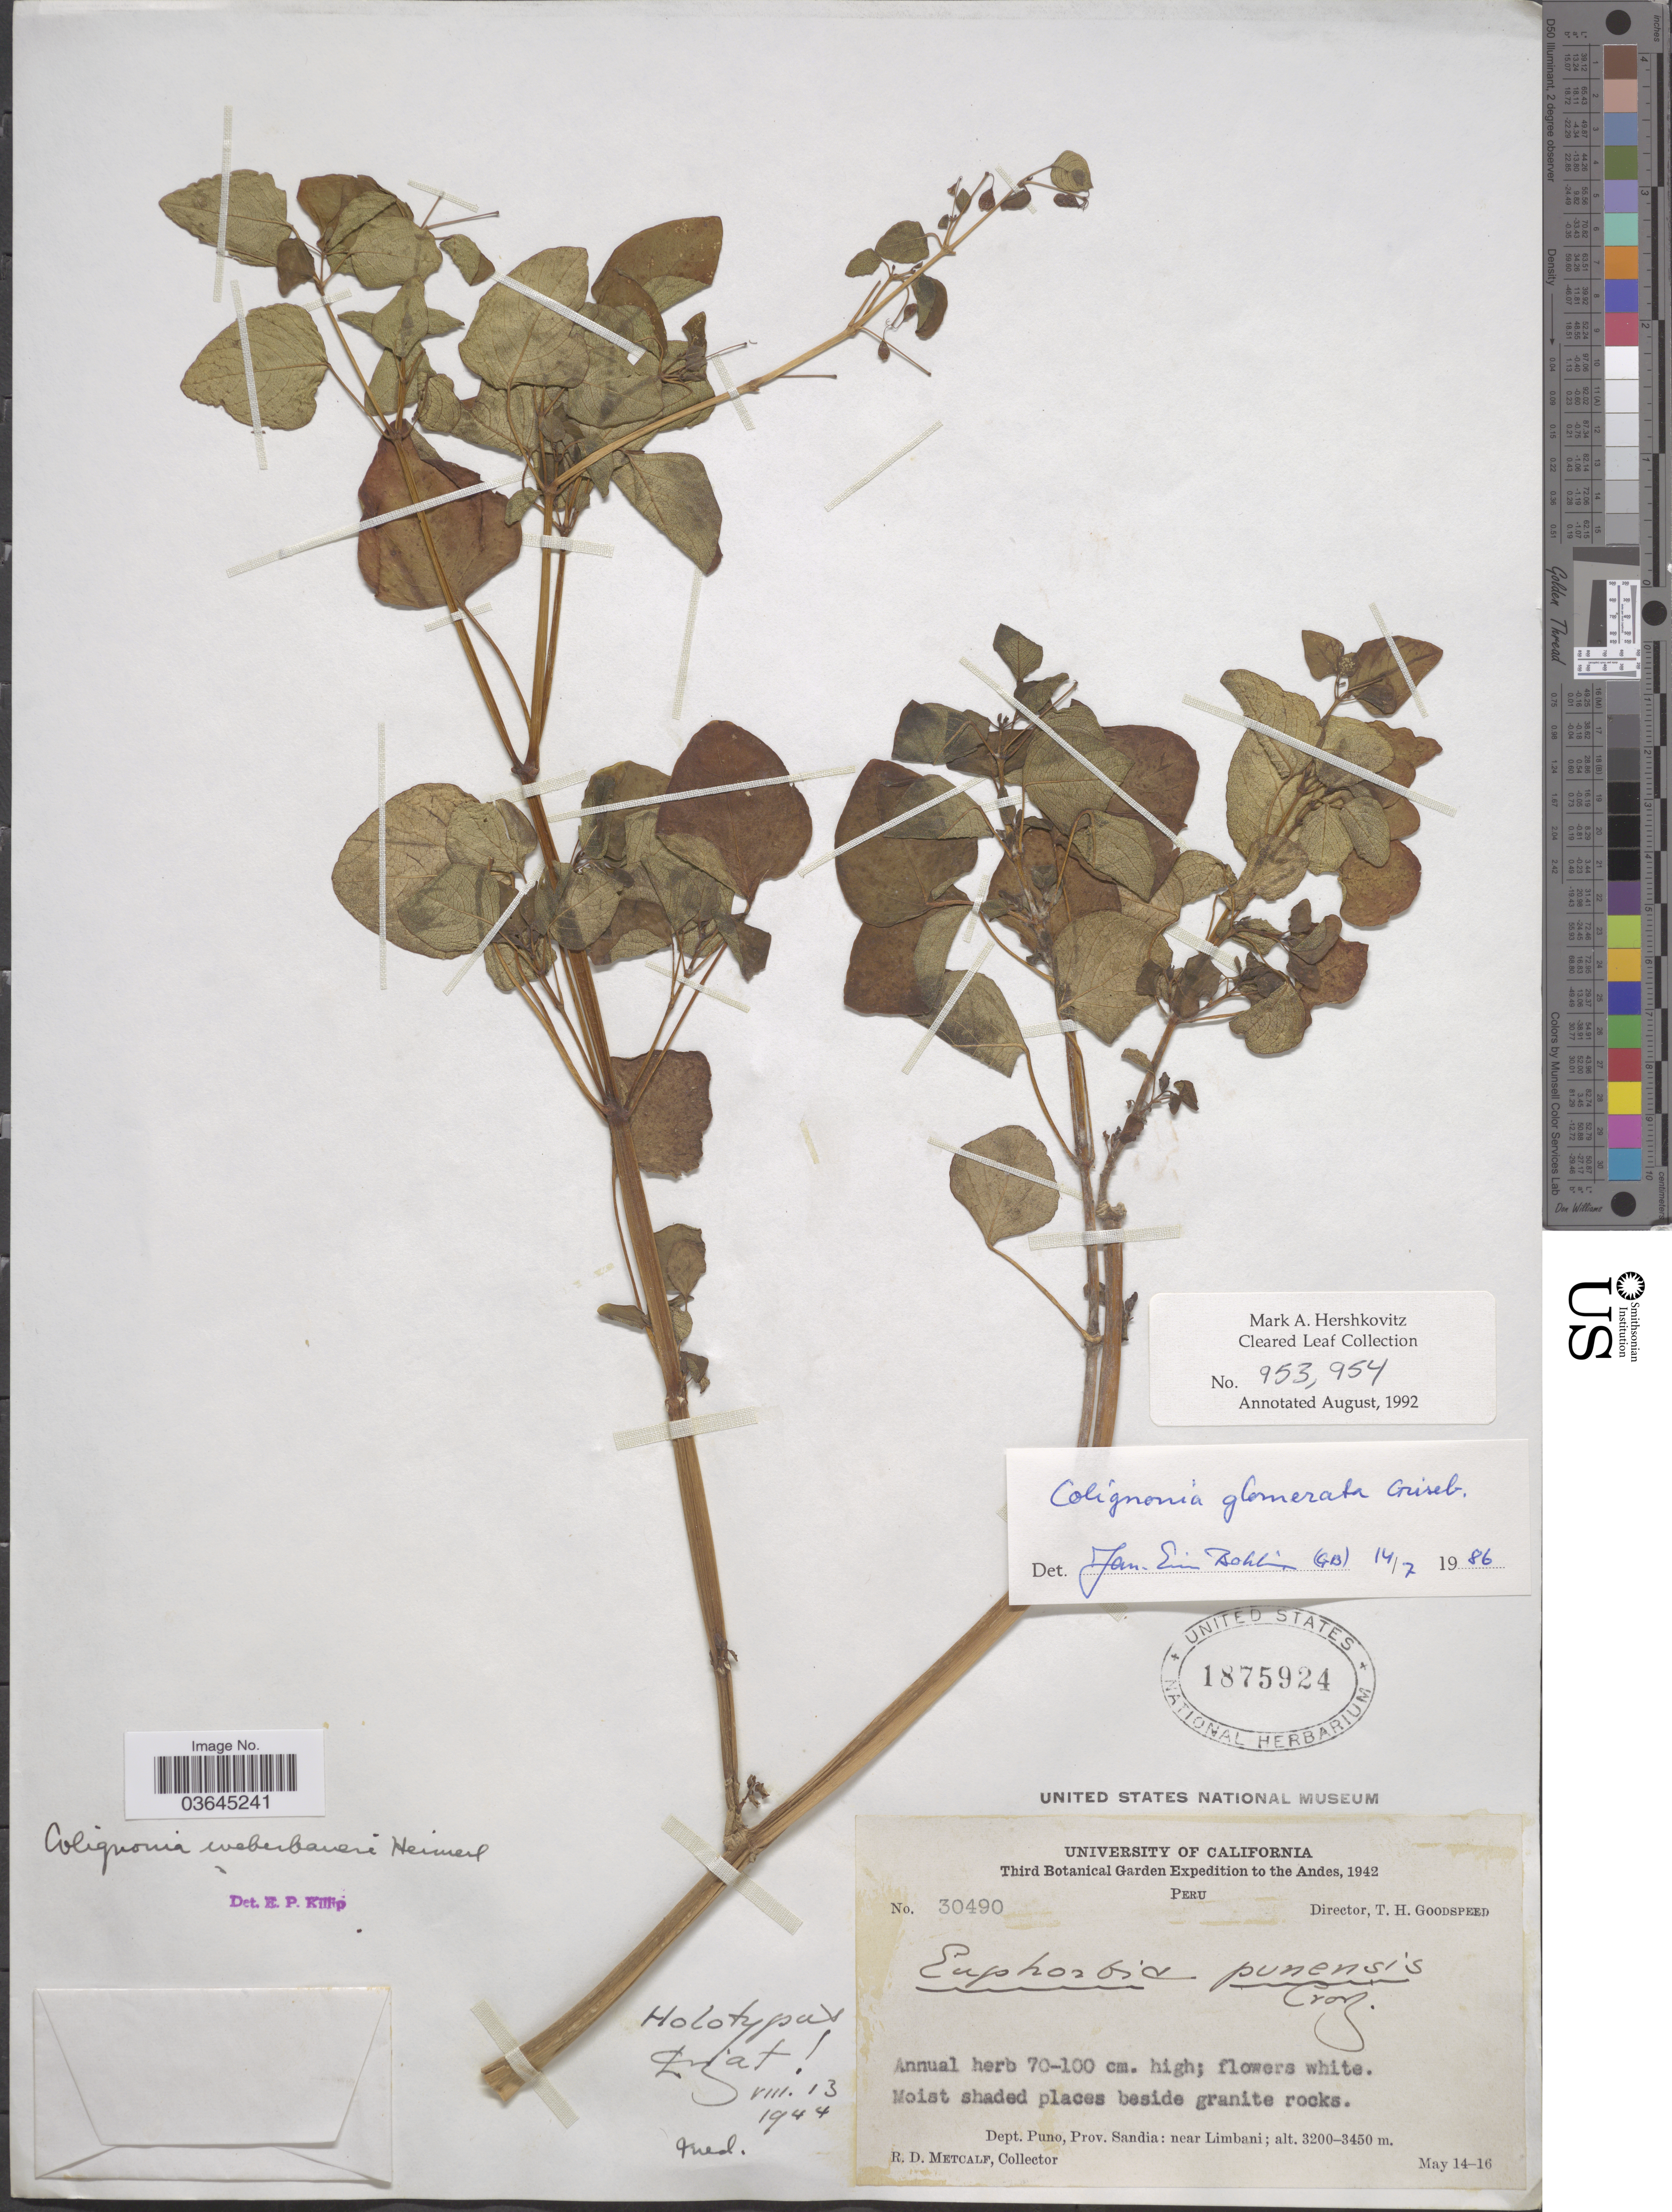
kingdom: Plantae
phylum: Tracheophyta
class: Magnoliopsida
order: Caryophyllales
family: Nyctaginaceae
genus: Colignonia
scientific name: Colignonia glomerata var. glomerata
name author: Griseb.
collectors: R. D. Metcalf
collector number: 30490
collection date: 1942-05-14/1942-05-16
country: Peru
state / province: Puno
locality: Andes. Dept. Puno, Prov. Sandia: near Limbani.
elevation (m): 3200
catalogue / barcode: US 1875924